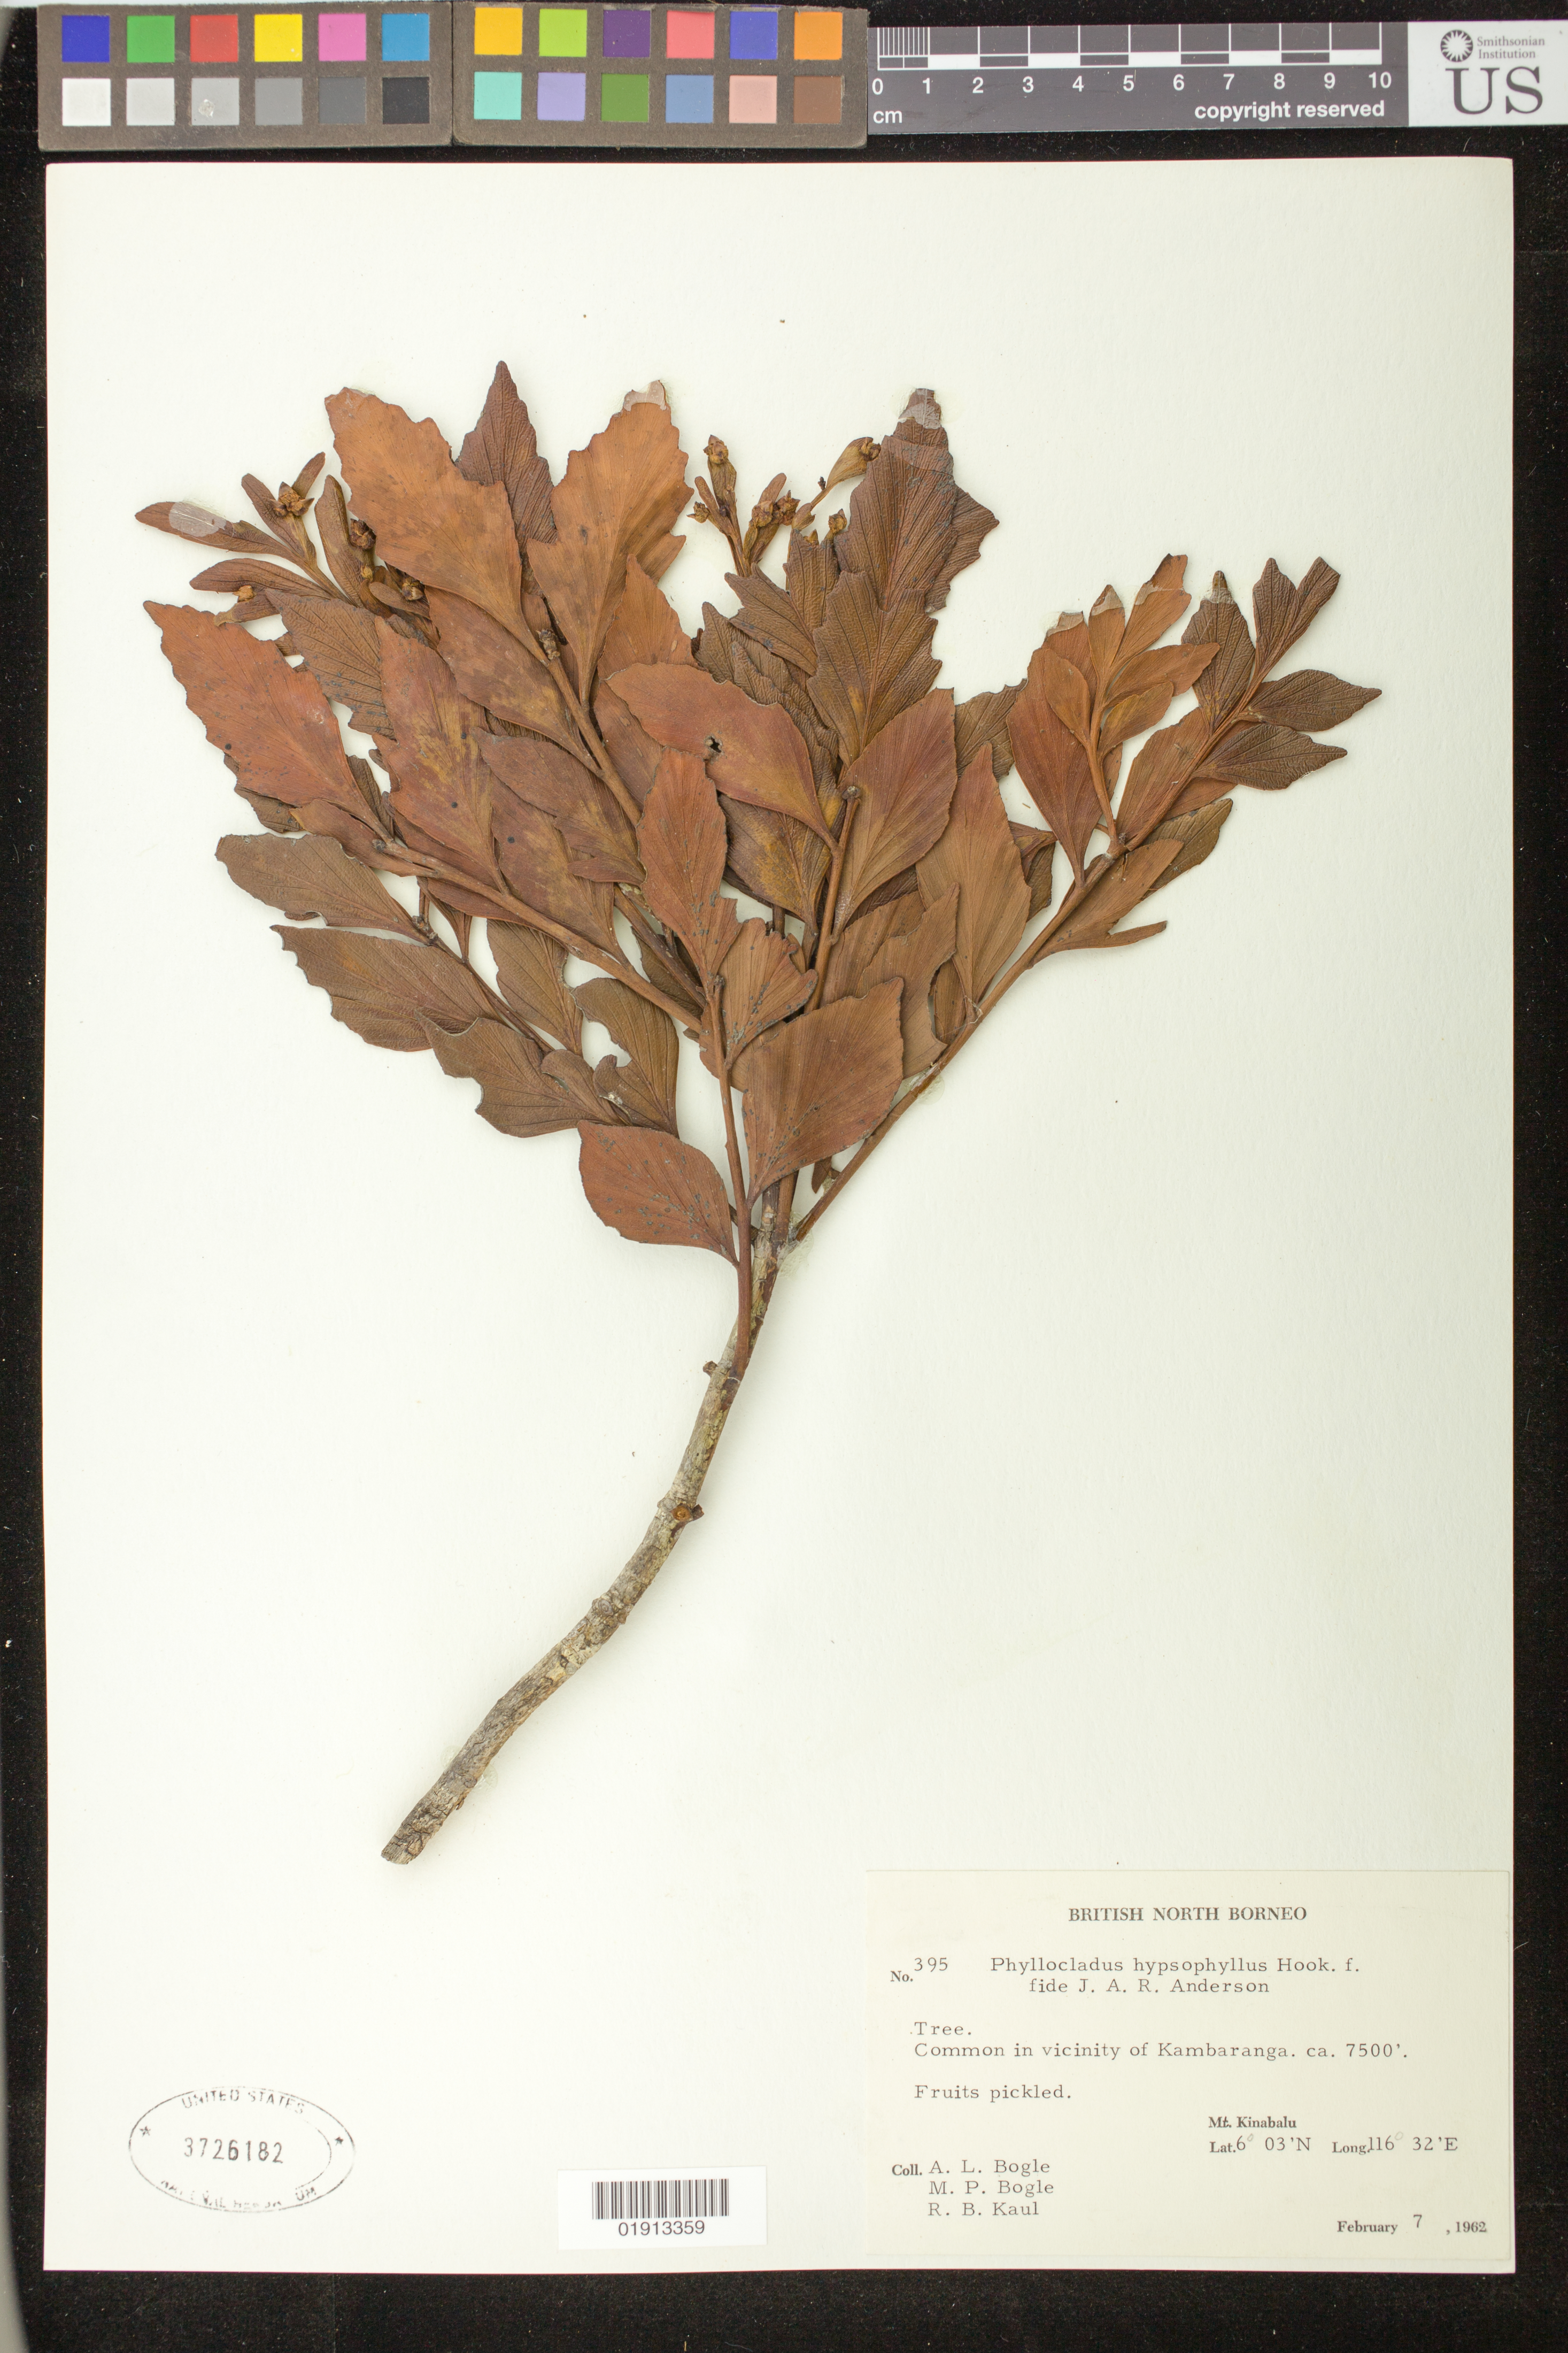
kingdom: Plantae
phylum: Tracheophyta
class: Pinopsida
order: Pinales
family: Phyllocladaceae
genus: Phyllocladus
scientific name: Phyllocladus hypophyllus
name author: Hook. f.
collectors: Bogle, A.L., M. Bogle & R. Kaul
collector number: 395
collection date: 1962-02-07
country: Malaysia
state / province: Sabah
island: Borneo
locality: British North Borneo, Mt. Kinabalu, vicinity of Kambaranga.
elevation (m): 2286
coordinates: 6 03 N, 116 32 E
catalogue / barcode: US 3726182